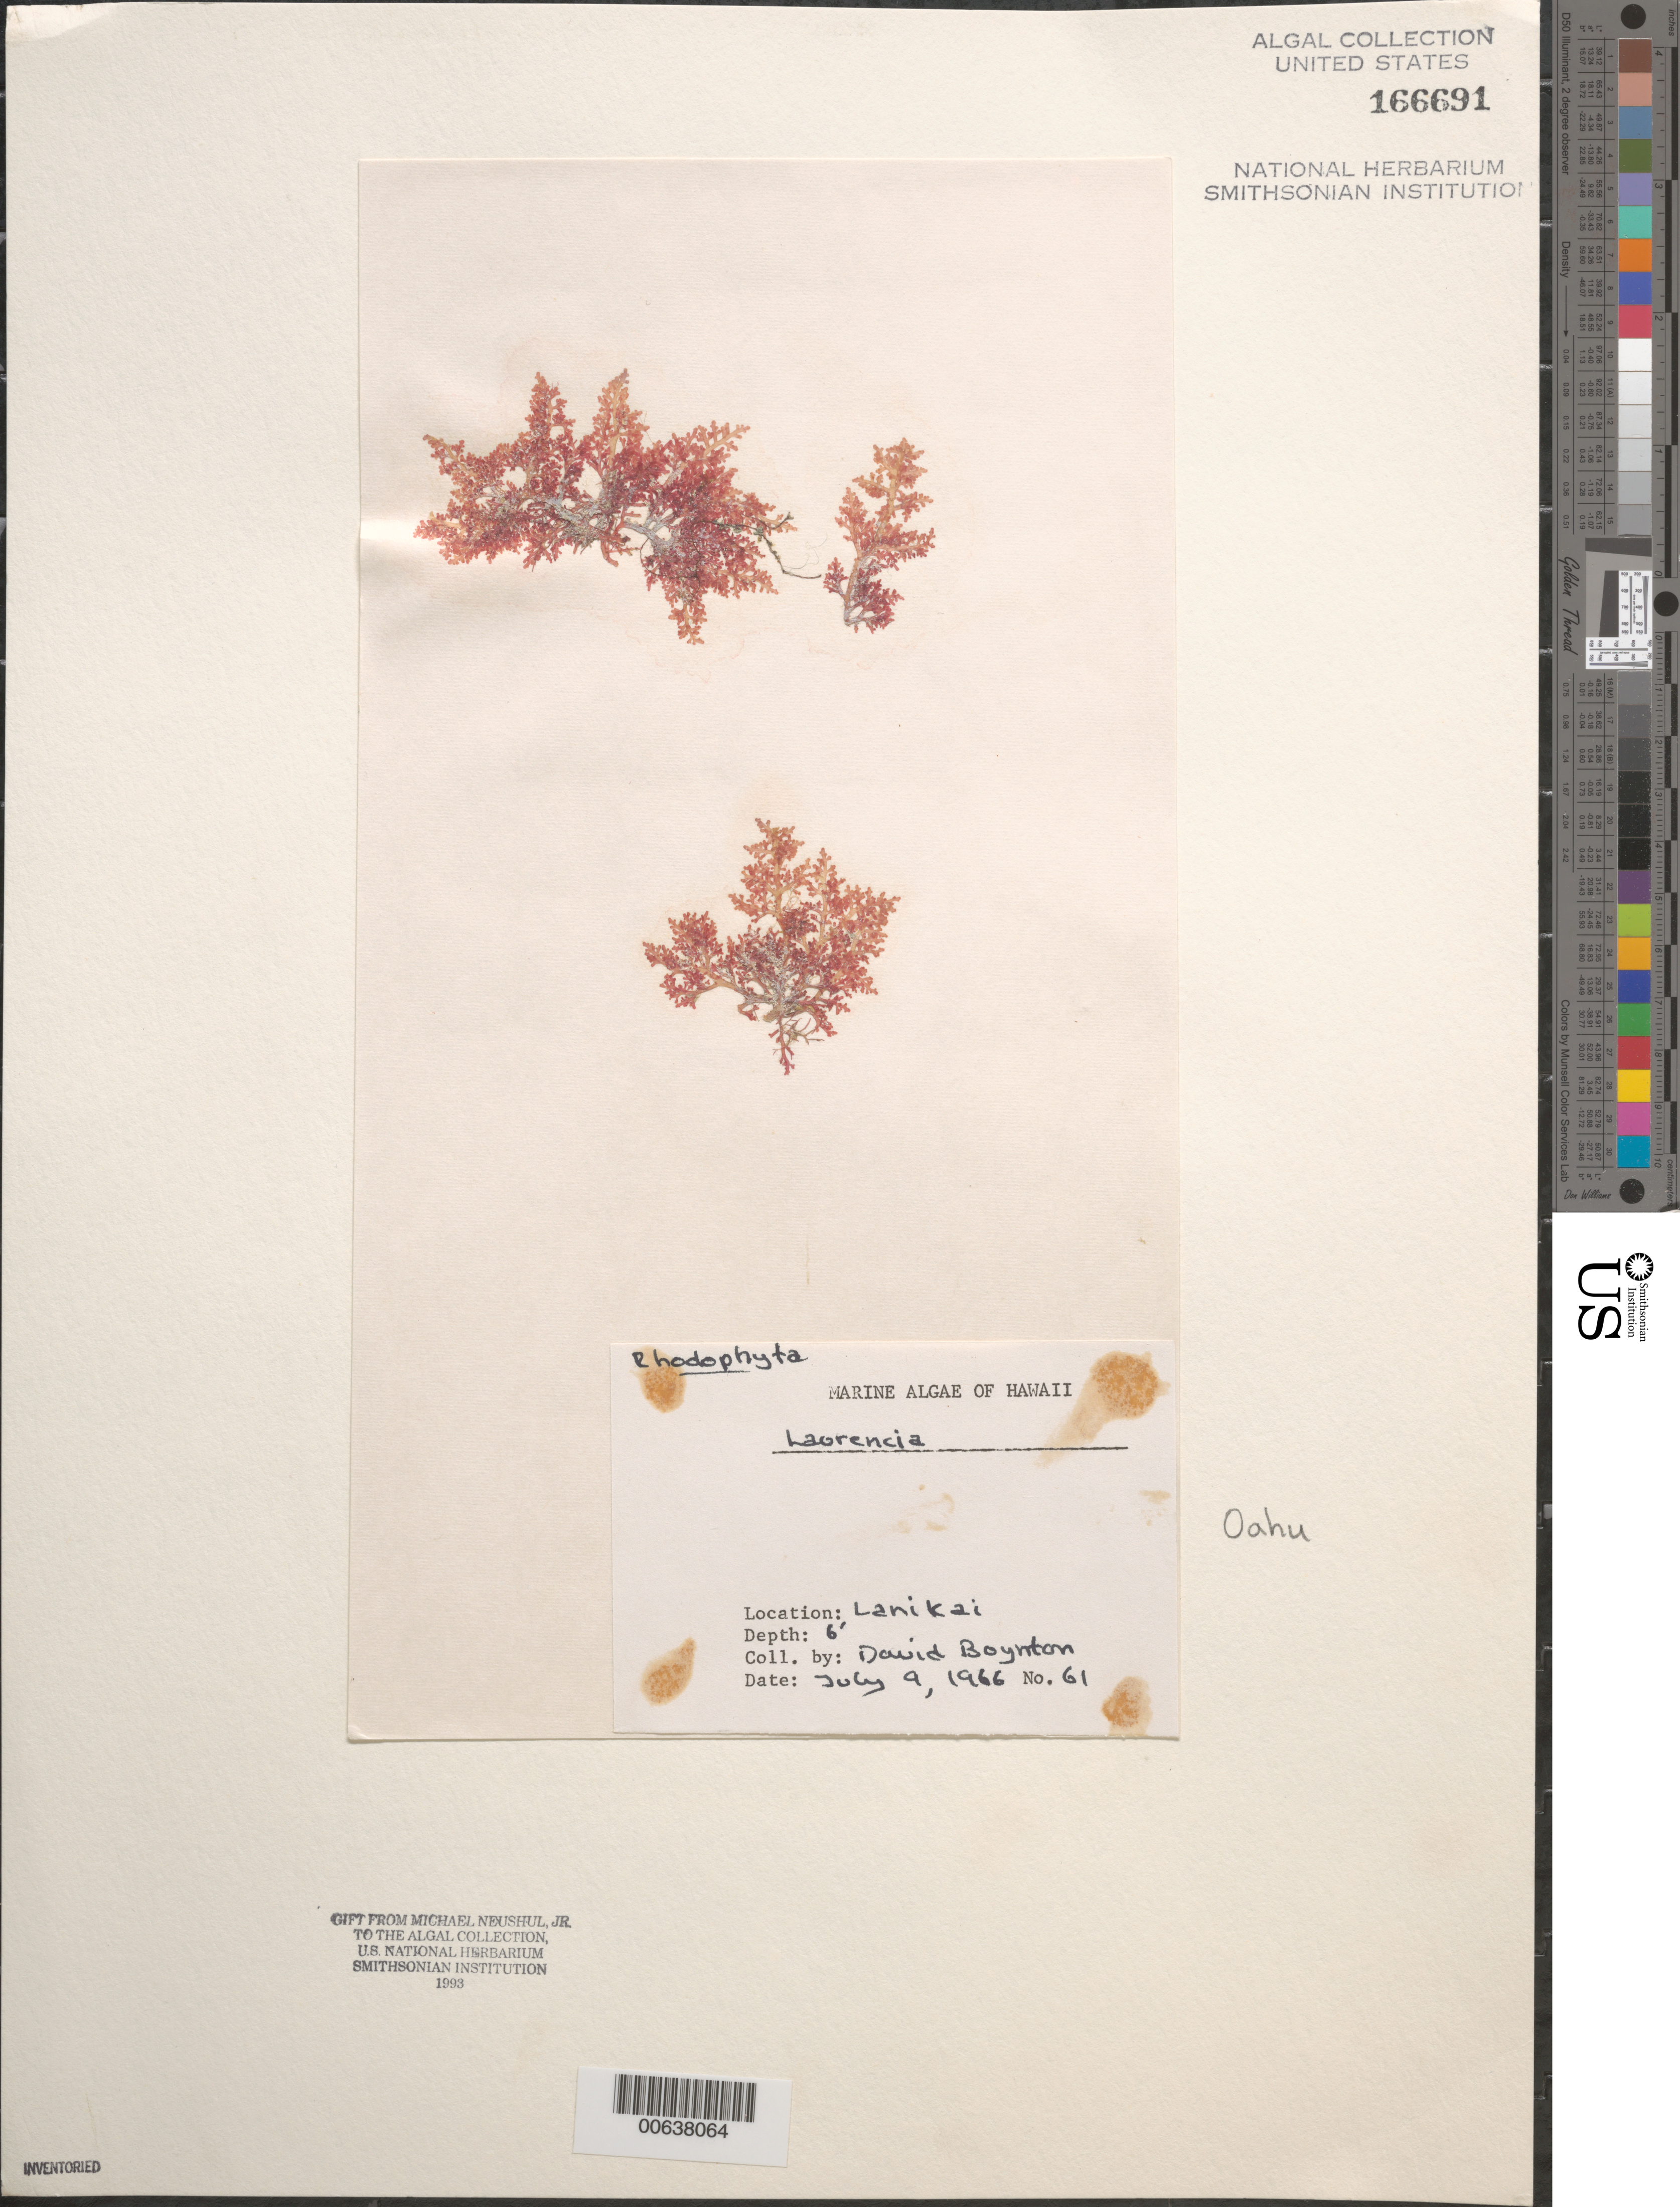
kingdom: Plantae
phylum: Rhodophyta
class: Bangiophyceae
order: Bangiales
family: Bangiaceae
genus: Pyropia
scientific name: Pyropia thuretii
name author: (Setchell & E.Y. Dawson) J.E. Sutherl. et al.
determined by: Algae name updating Project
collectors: D. Boynton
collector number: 61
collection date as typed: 09 Jul 1966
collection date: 1966-07-09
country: United States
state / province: Hawaii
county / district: Honolulu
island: Oahu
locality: Lanikai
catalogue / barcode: US 166691